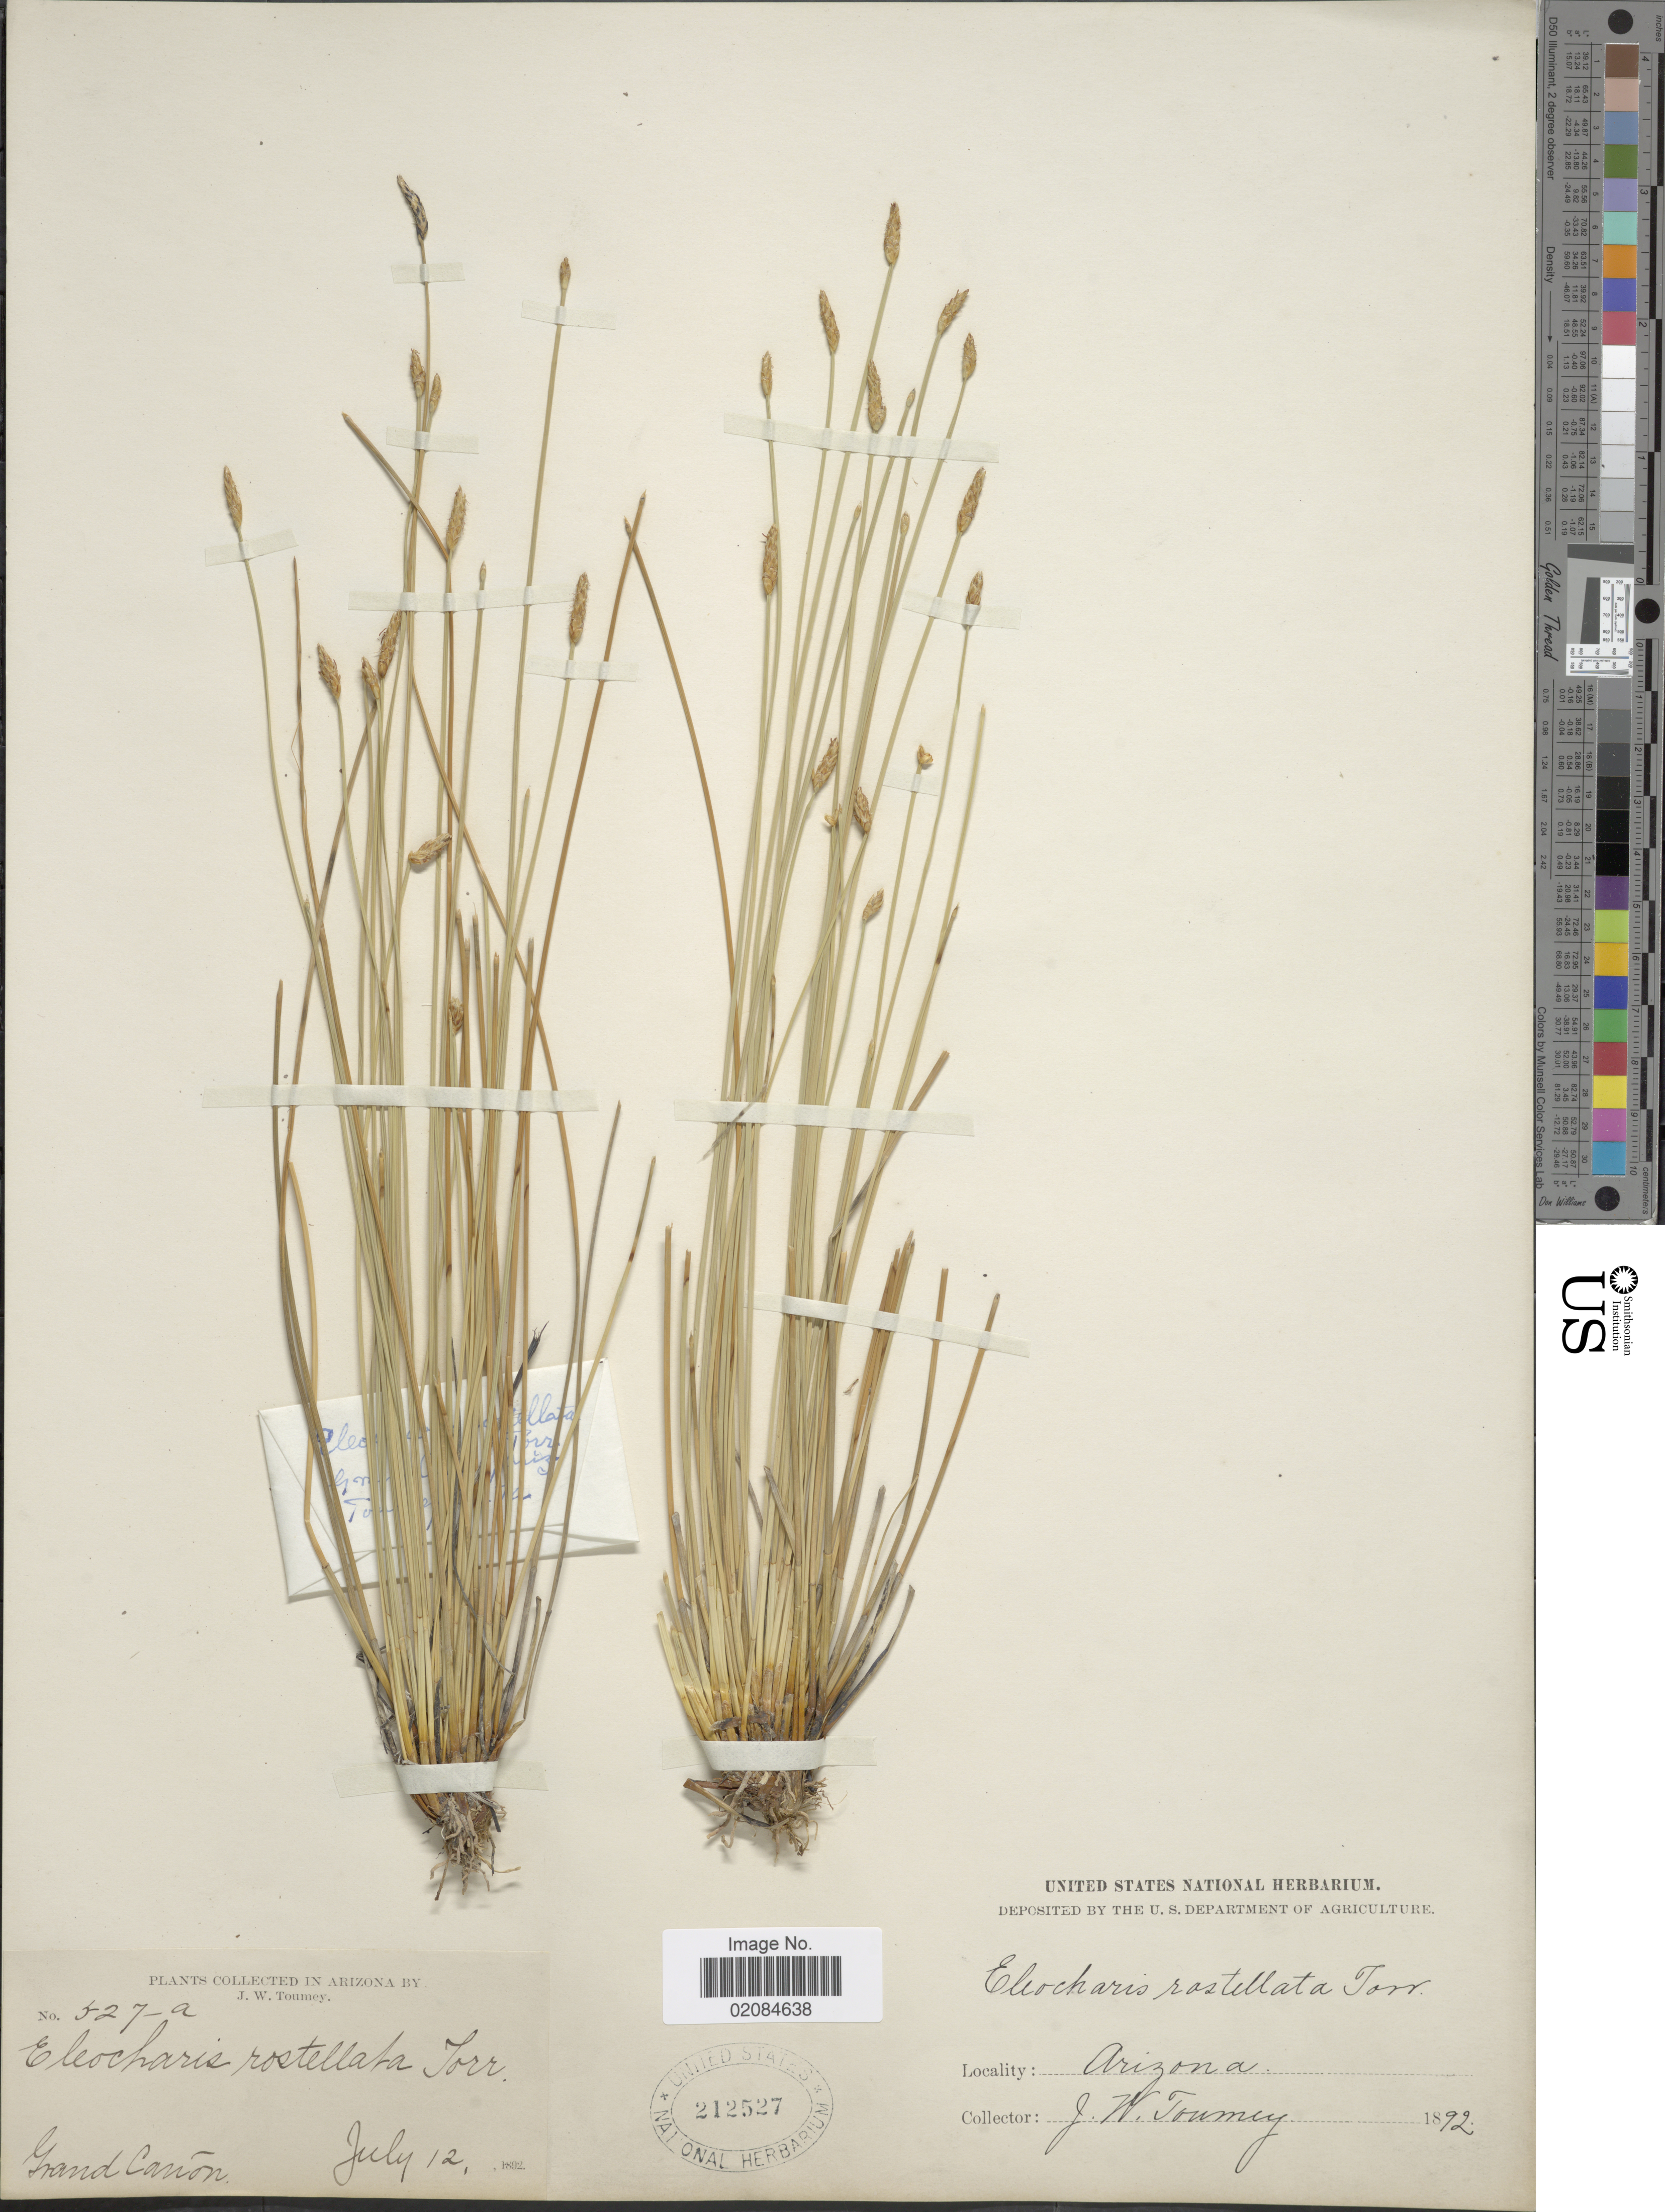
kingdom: Plantae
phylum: Tracheophyta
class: Liliopsida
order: Poales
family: Cyperaceae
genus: Eleocharis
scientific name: Eleocharis rostellata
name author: (Torr.) Torr.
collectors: J. W. Toumey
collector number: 527-a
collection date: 1892-07-12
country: United States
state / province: Arizona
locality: Grand Canon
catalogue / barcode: US 212527